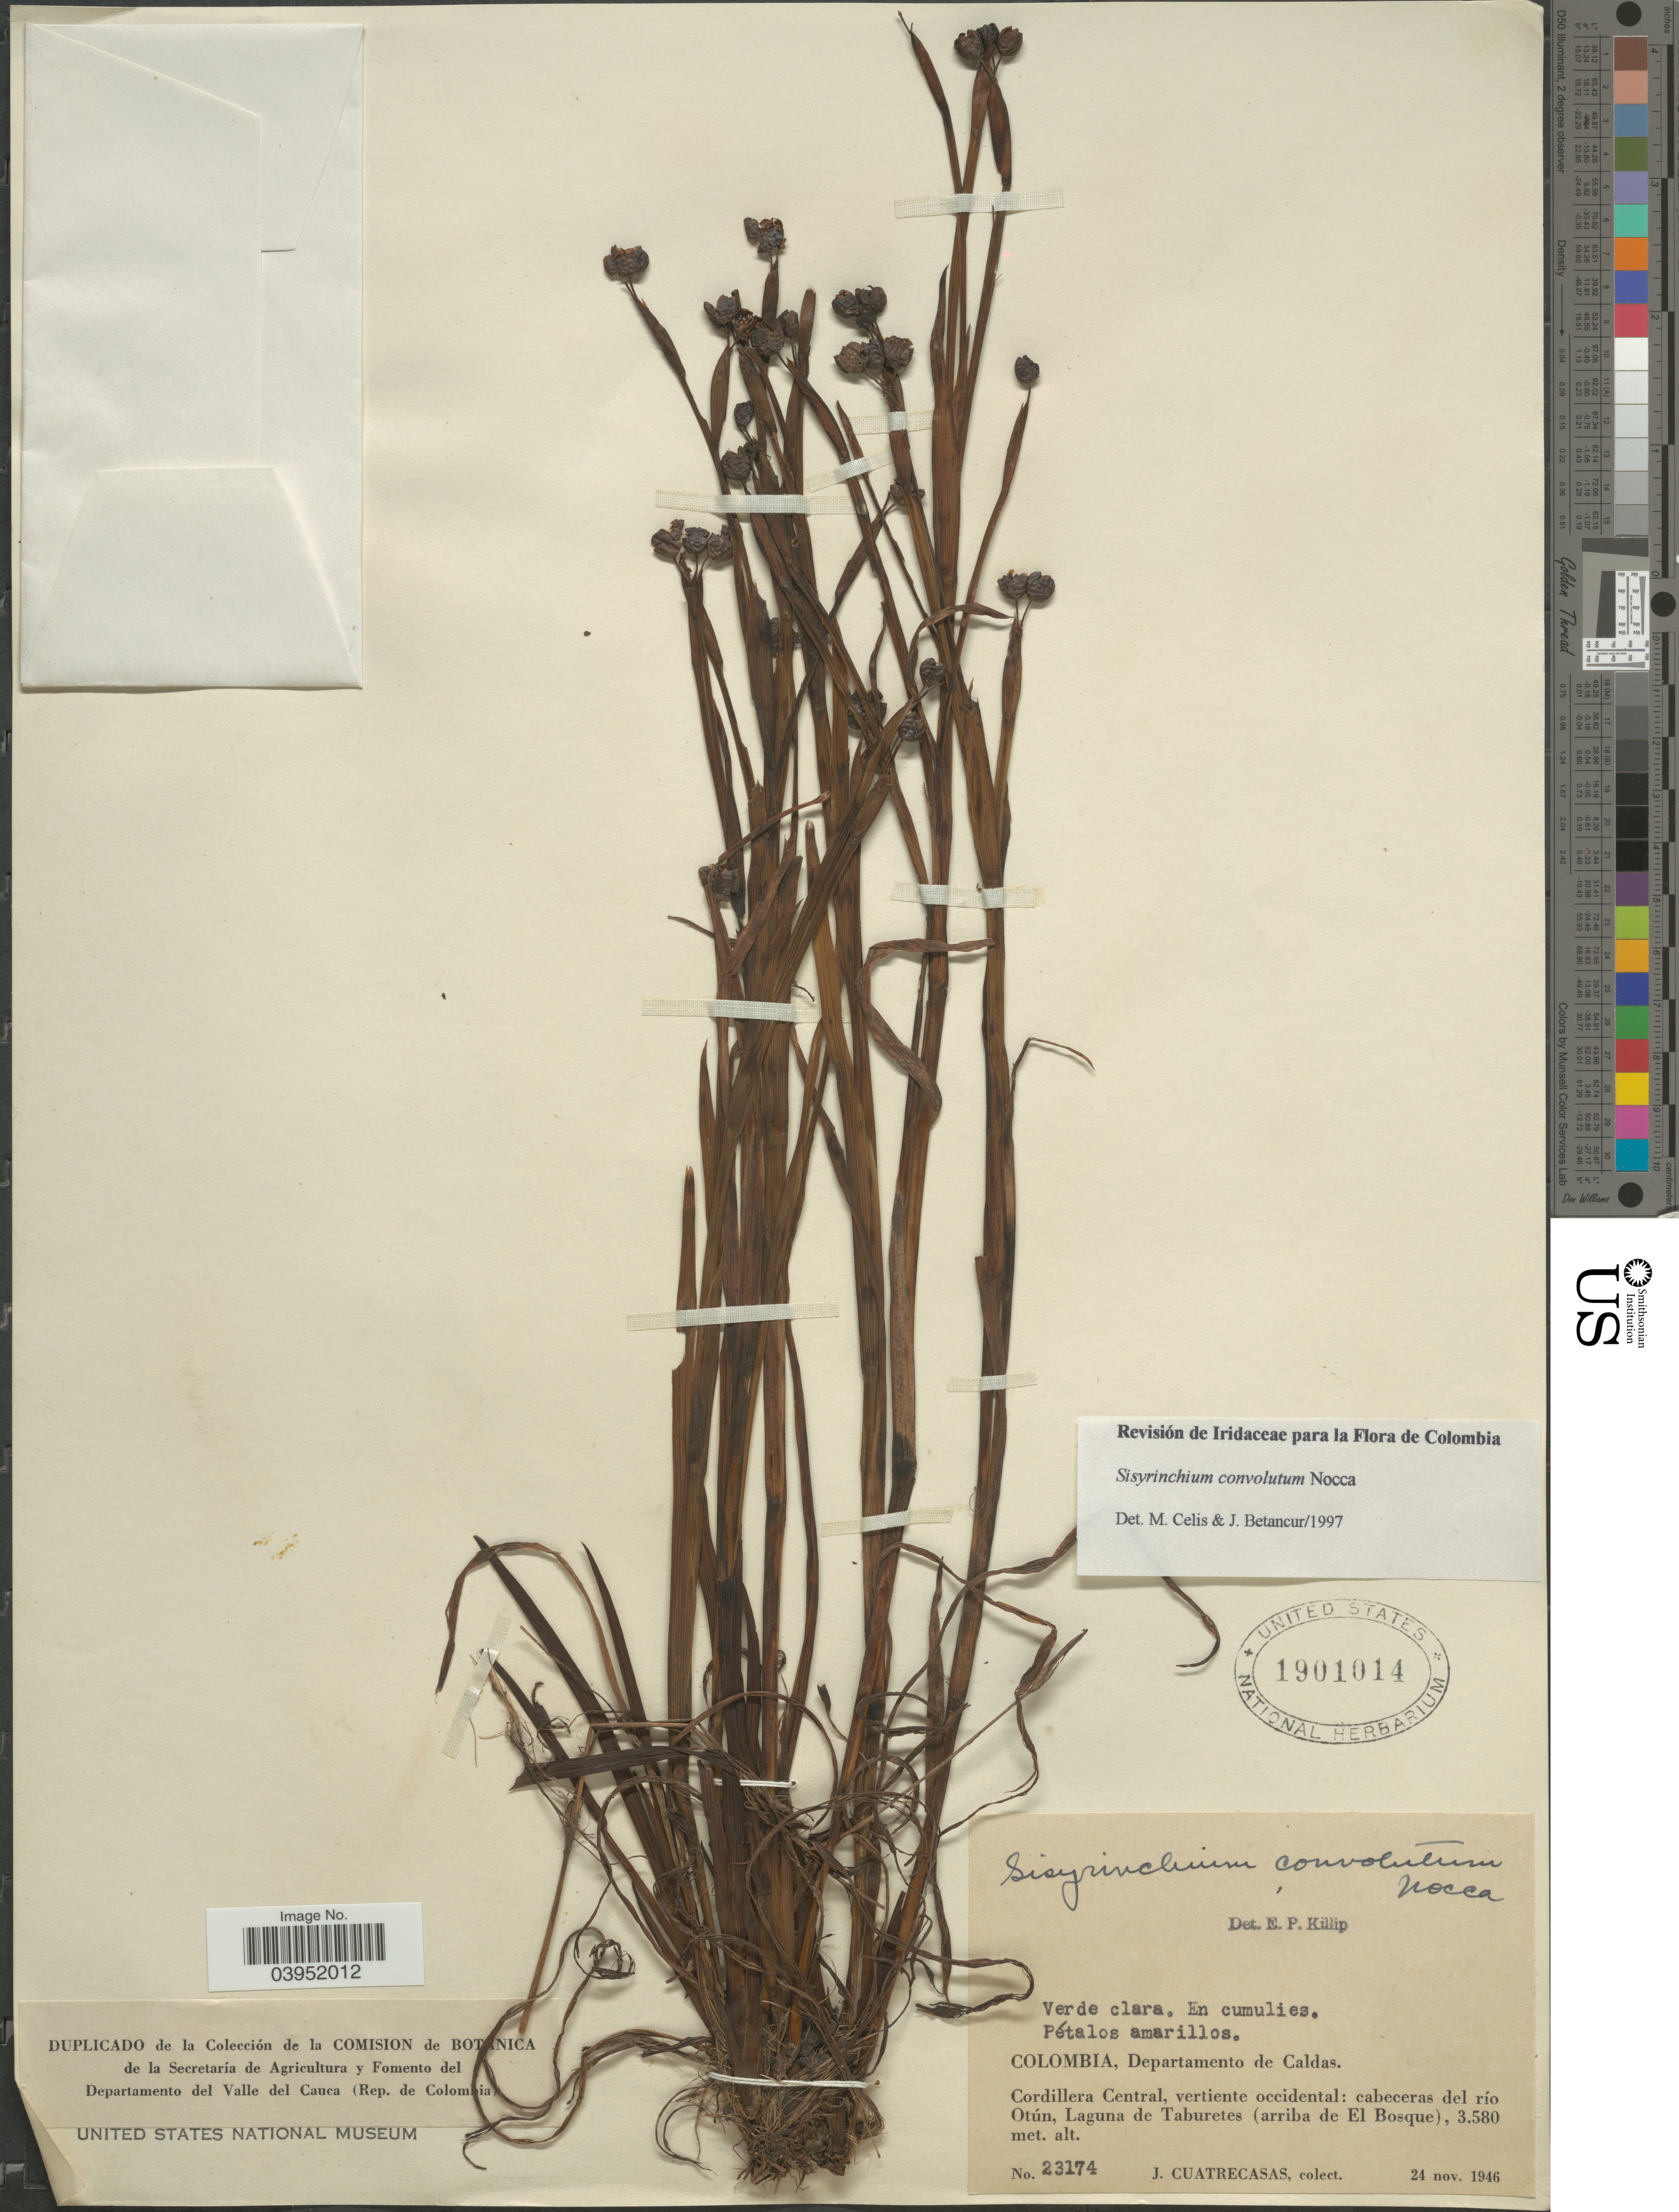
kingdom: Plantae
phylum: Tracheophyta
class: Liliopsida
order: Asparagales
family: Iridaceae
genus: Sisyrinchium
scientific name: Sisyrinchium convolutum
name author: Nocca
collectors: J. Cuatrecasas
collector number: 23174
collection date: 1946-11-24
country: Colombia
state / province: Caldas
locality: Departamento del Caldas. Cordillera Central, vertiente occidental: cabeceras del río Otún, Laguna de Taburetes (arriba de El Bosque).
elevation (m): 3580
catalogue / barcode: US 1901014